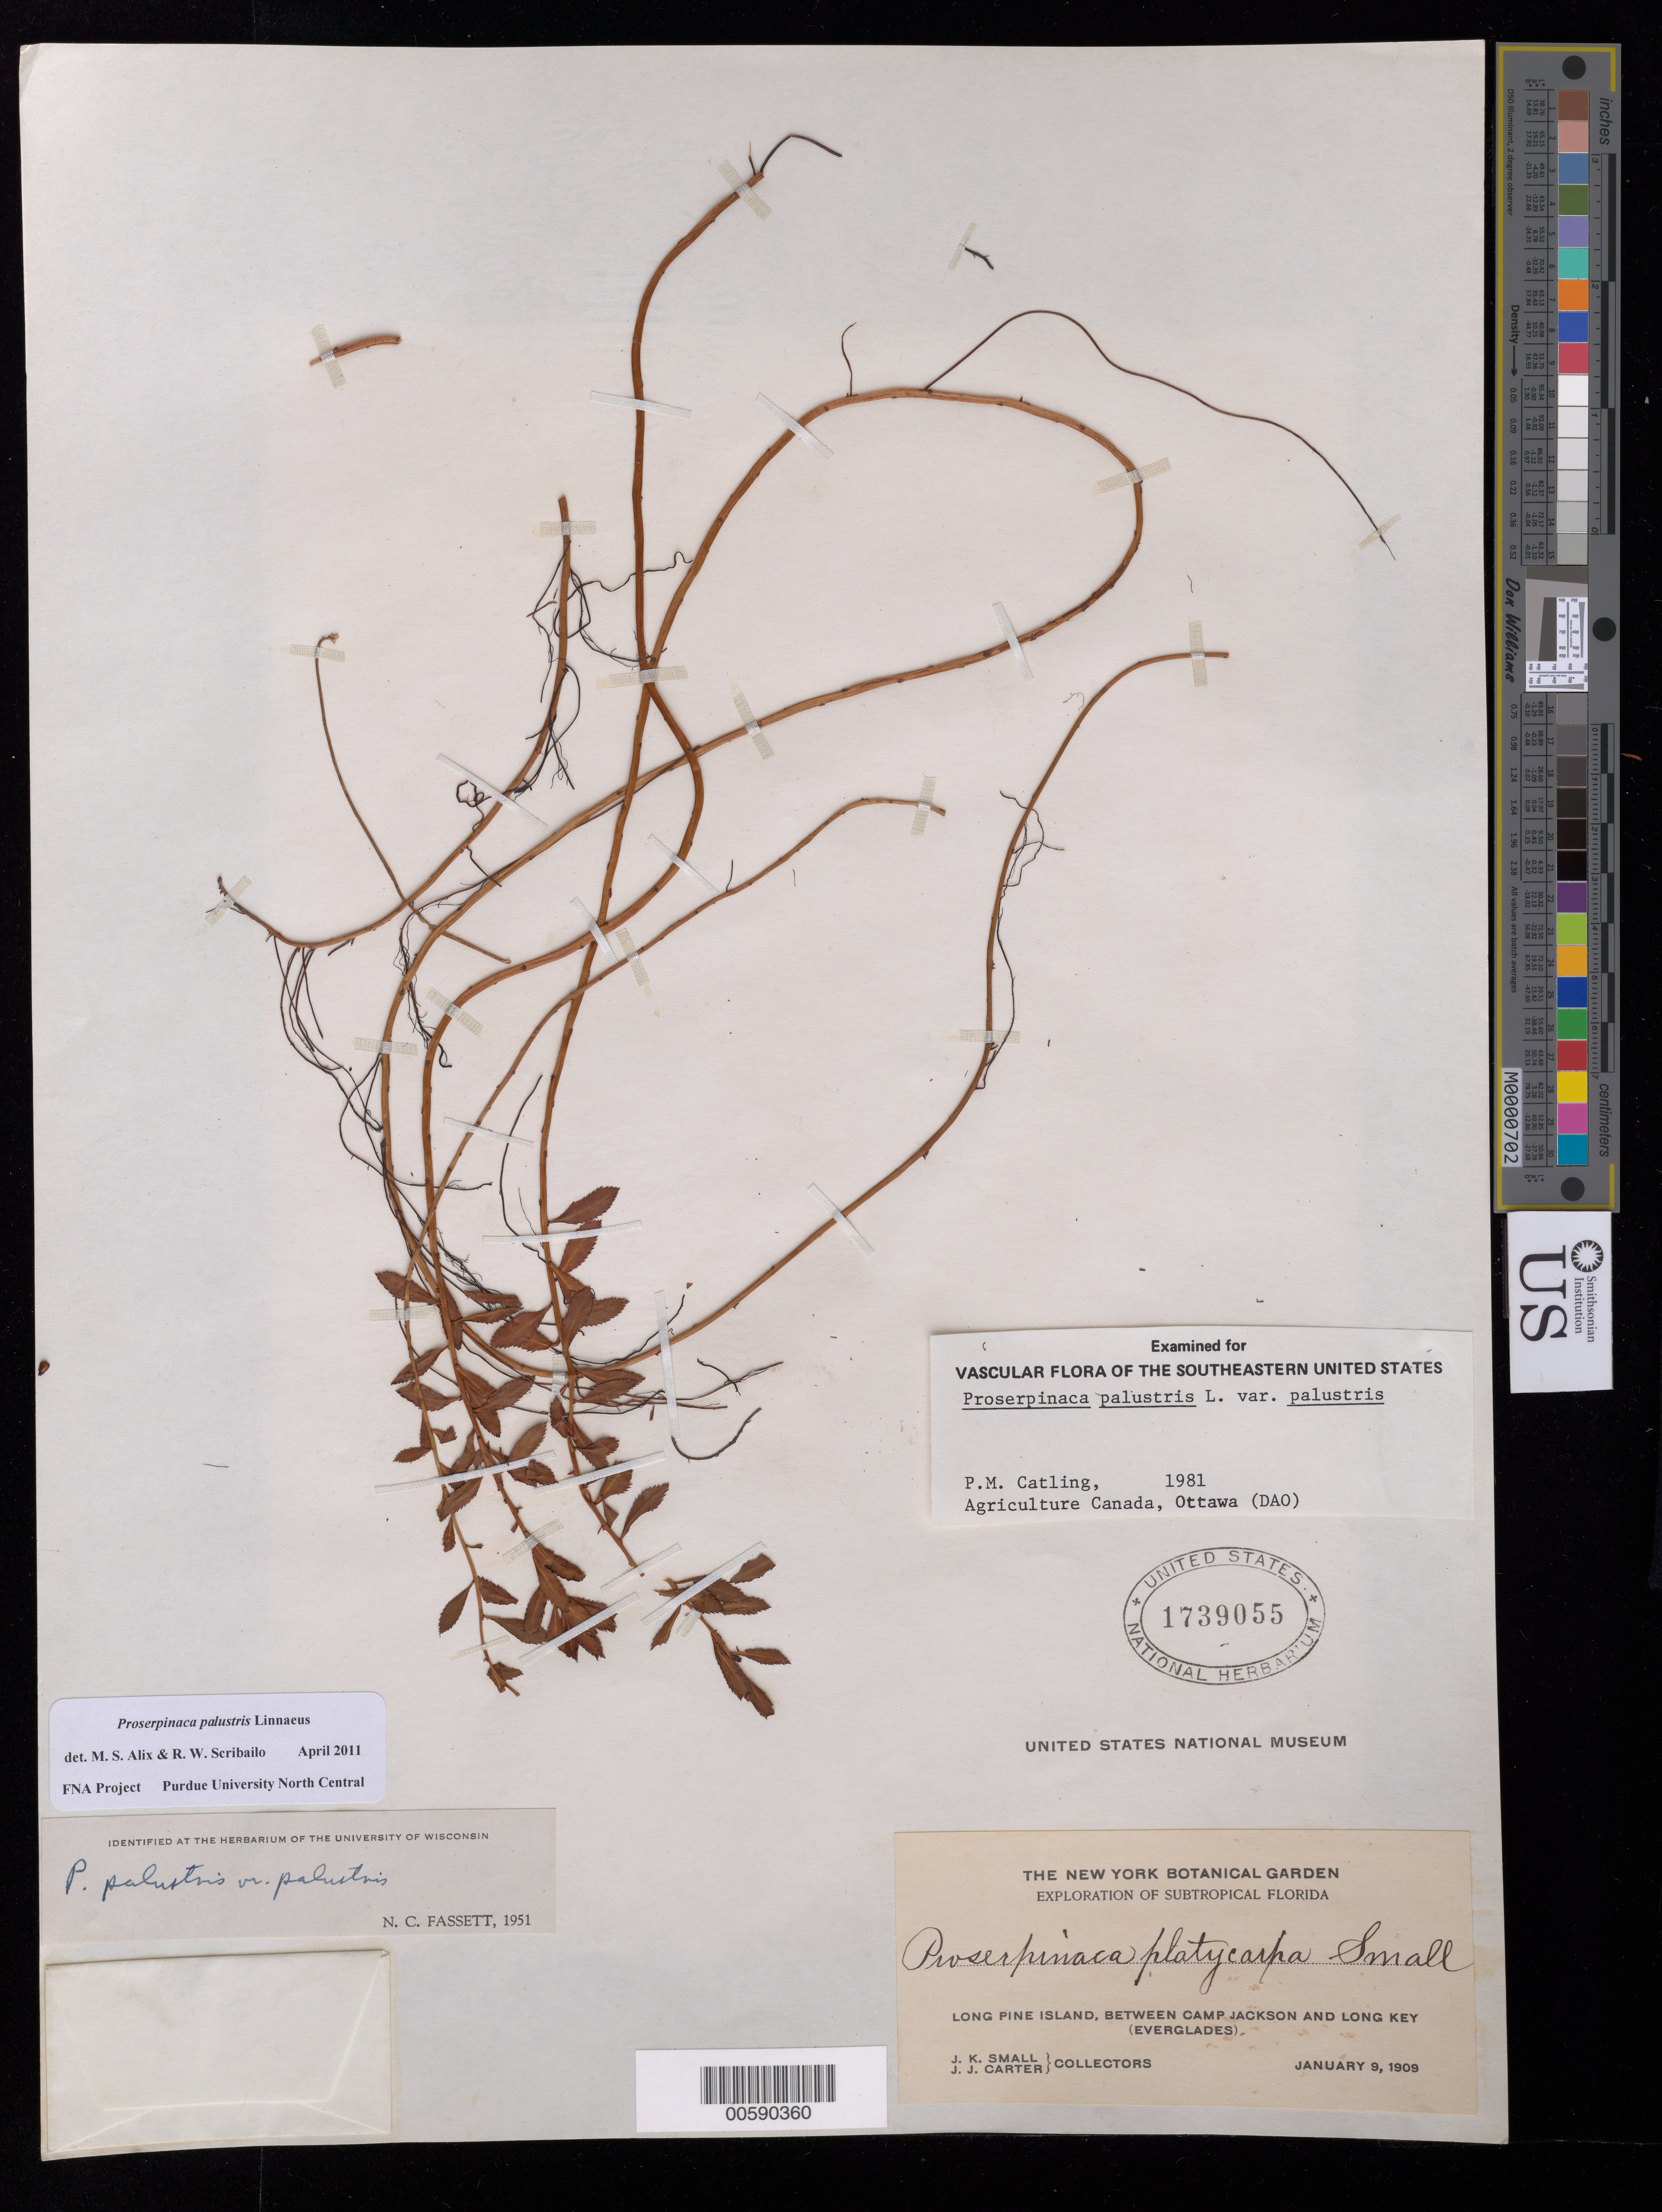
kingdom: Plantae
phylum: Tracheophyta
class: Magnoliopsida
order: Saxifragales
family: Haloragaceae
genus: Proserpinaca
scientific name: Proserpinaca palustris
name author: L.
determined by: Scribailo, R. W.; Alix, M. S.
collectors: J. K. Small & J. J. Carter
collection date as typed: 09 Jan 1909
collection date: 1909-01-09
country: United States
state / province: Florida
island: Long Pine Island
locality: Between Camp Jackson and Long Key (Everglades)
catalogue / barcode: US 1739055